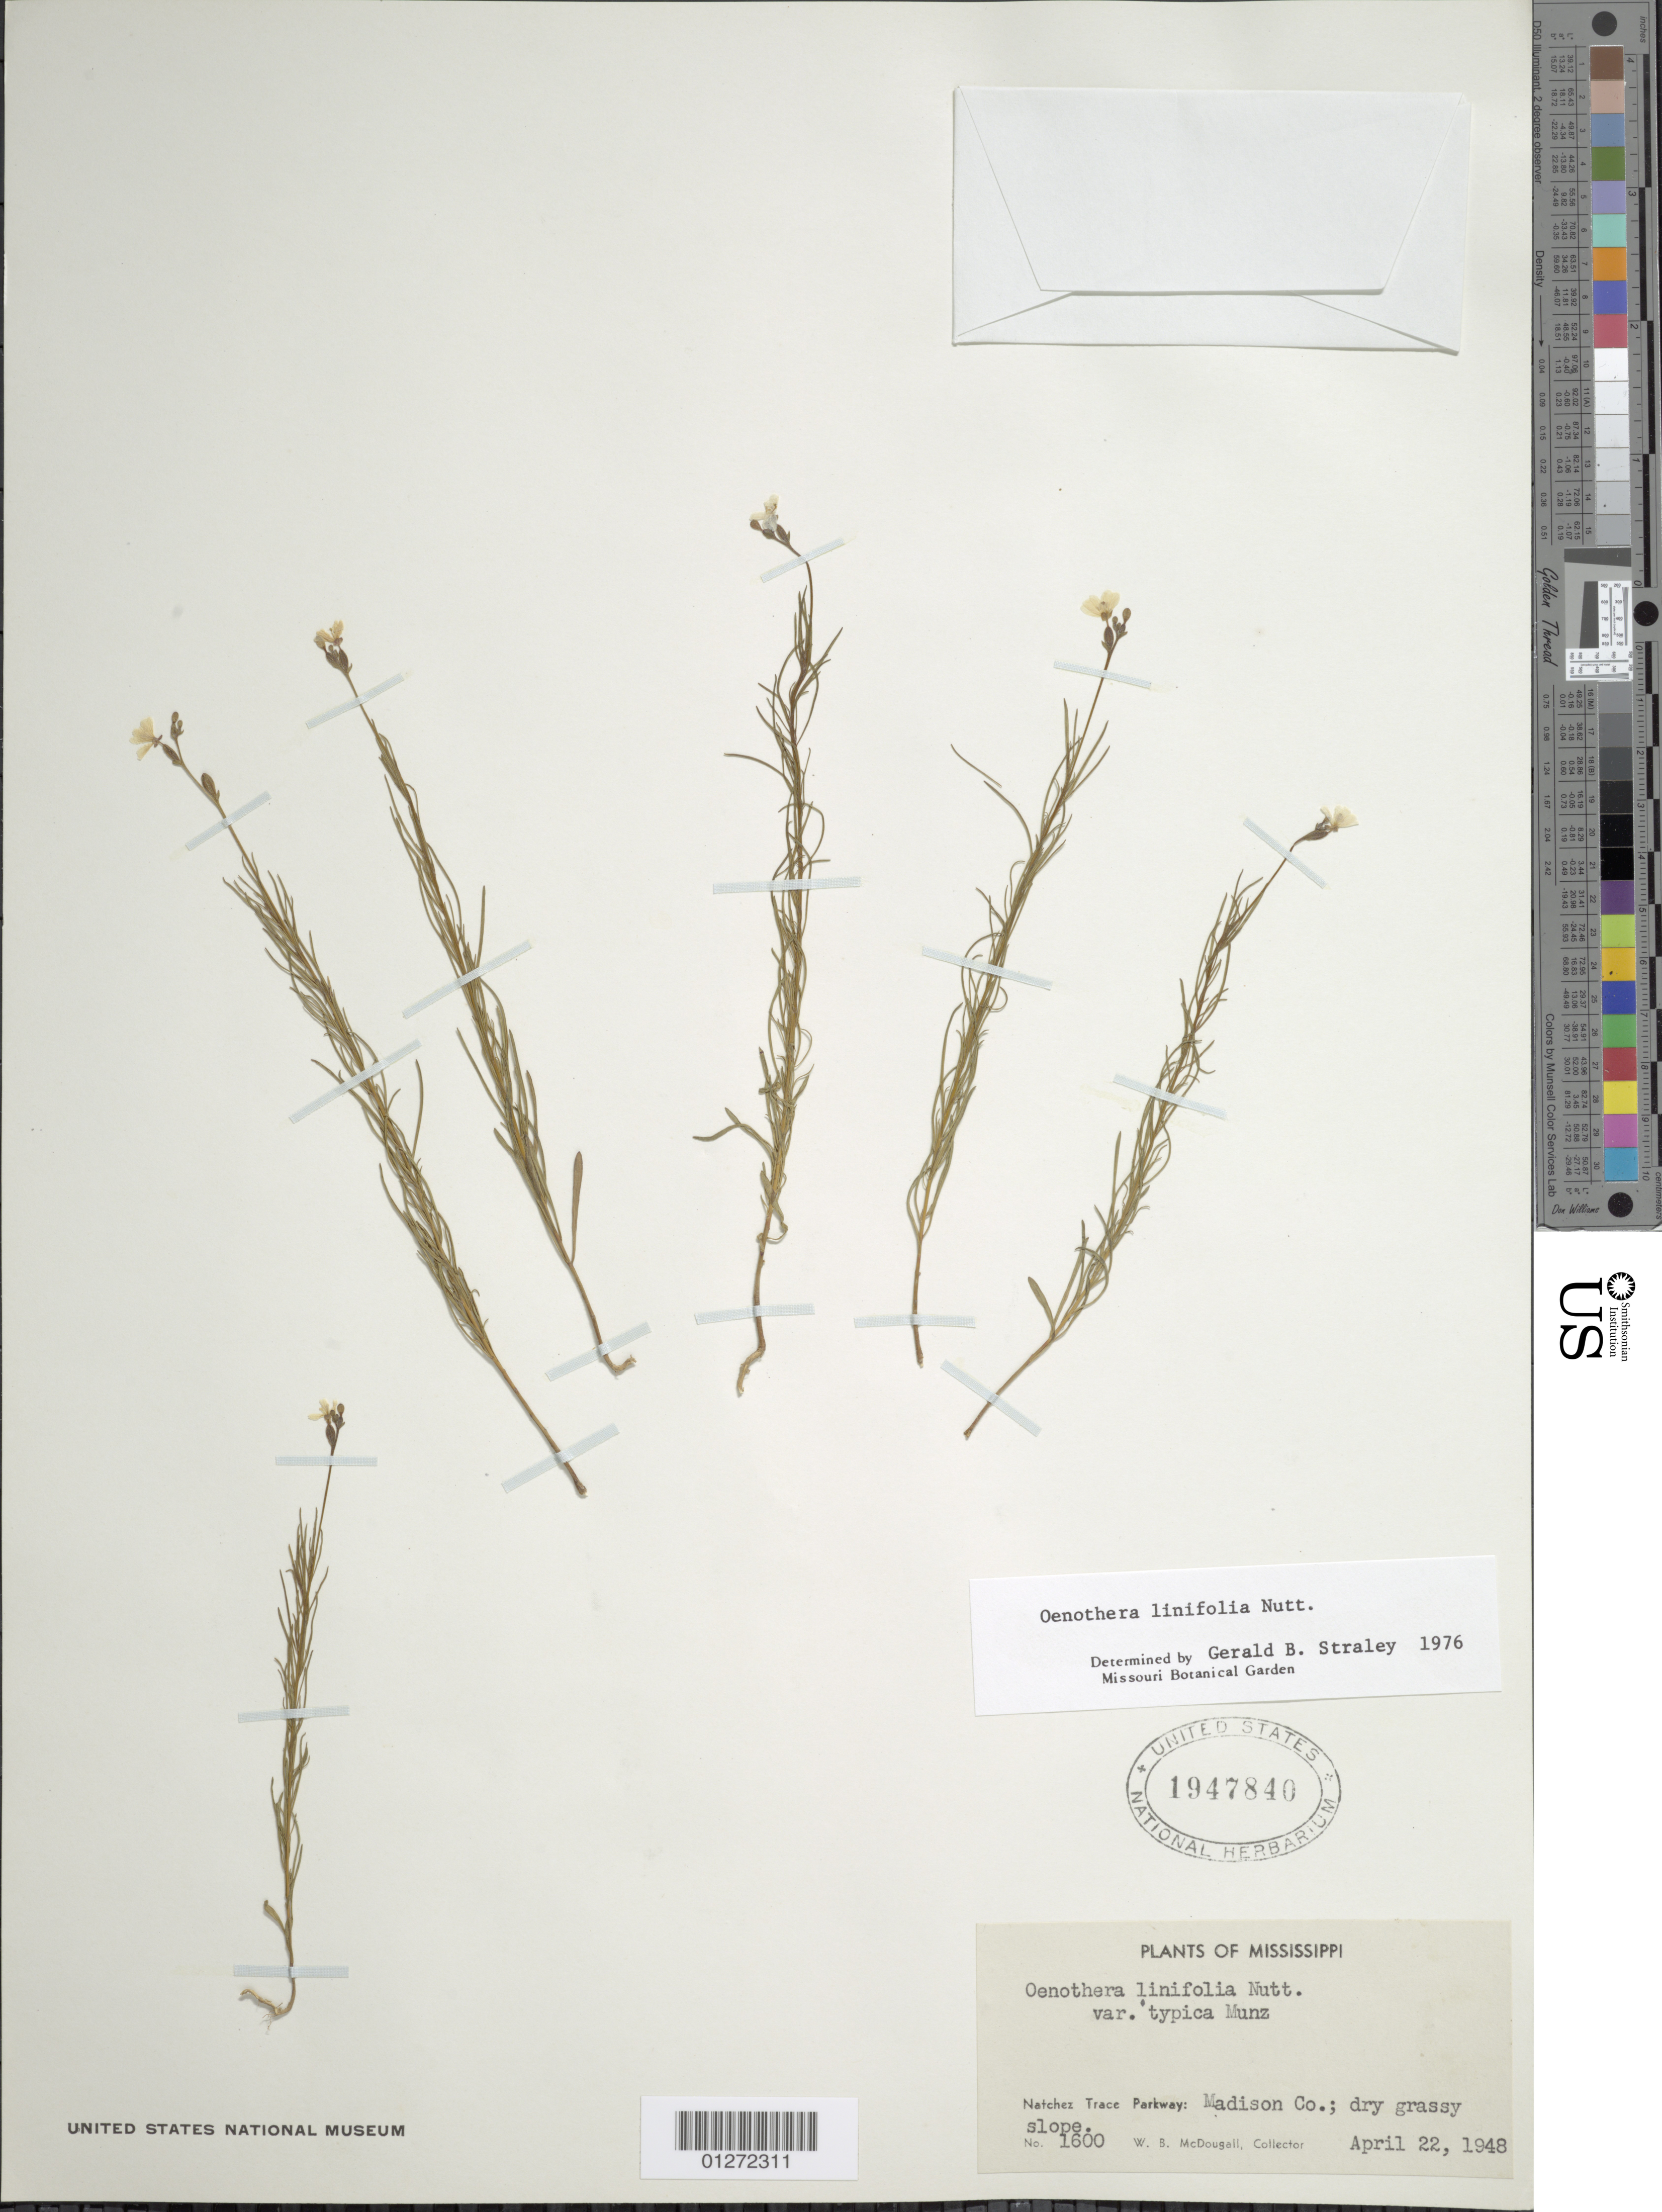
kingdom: Plantae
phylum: Tracheophyta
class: Magnoliopsida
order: Myrtales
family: Onagraceae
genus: Oenothera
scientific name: Oenothera linifolia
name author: Nutt.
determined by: Straley, G. B.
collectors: W. B. McDougall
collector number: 1600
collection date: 1948-04-22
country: United States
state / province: Mississippi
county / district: Madison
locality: Natchez Trace Parkway.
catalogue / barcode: US 1947840